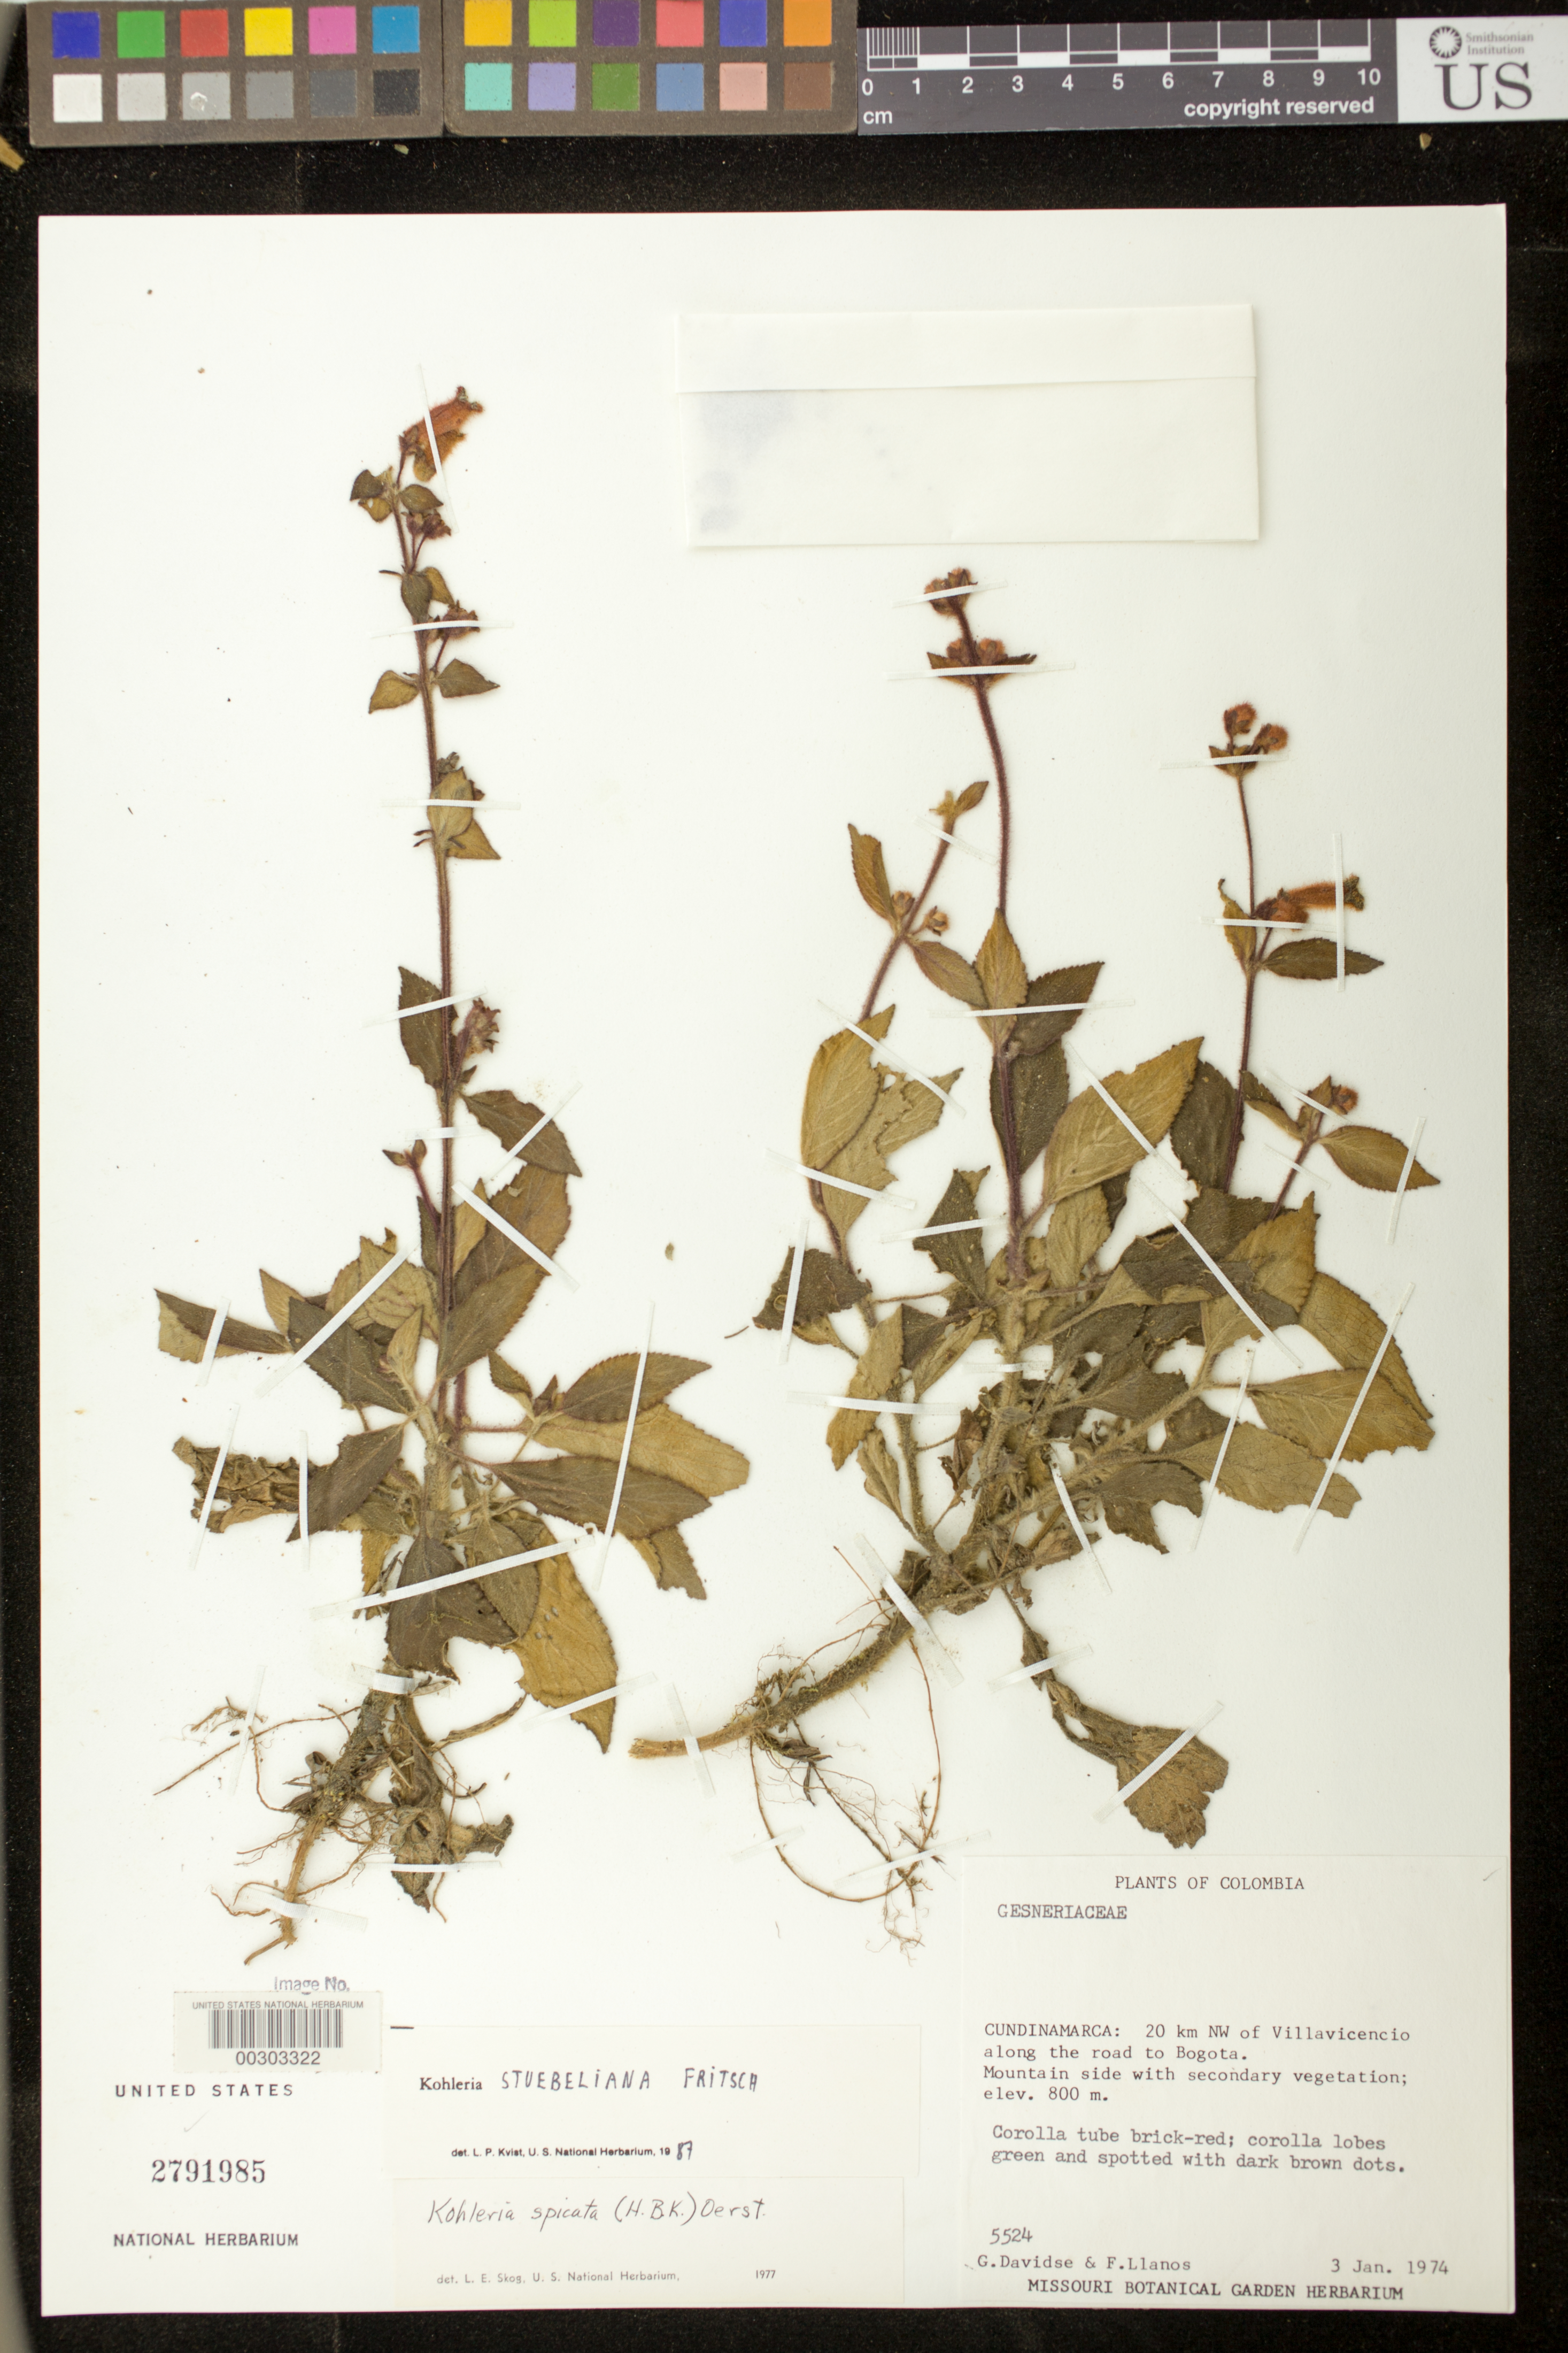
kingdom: Plantae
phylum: Tracheophyta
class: Magnoliopsida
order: Lamiales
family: Gesneriaceae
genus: Kohleria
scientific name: Kohleria stuebeliana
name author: Fritsch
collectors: G. Davidse & F. Llanos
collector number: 5524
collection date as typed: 03 Jan 1974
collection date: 1974-01-03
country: Colombia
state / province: Cundinamarca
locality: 20 km NW of Villavicencio along the road to Bogota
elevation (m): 800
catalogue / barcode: US 2791985